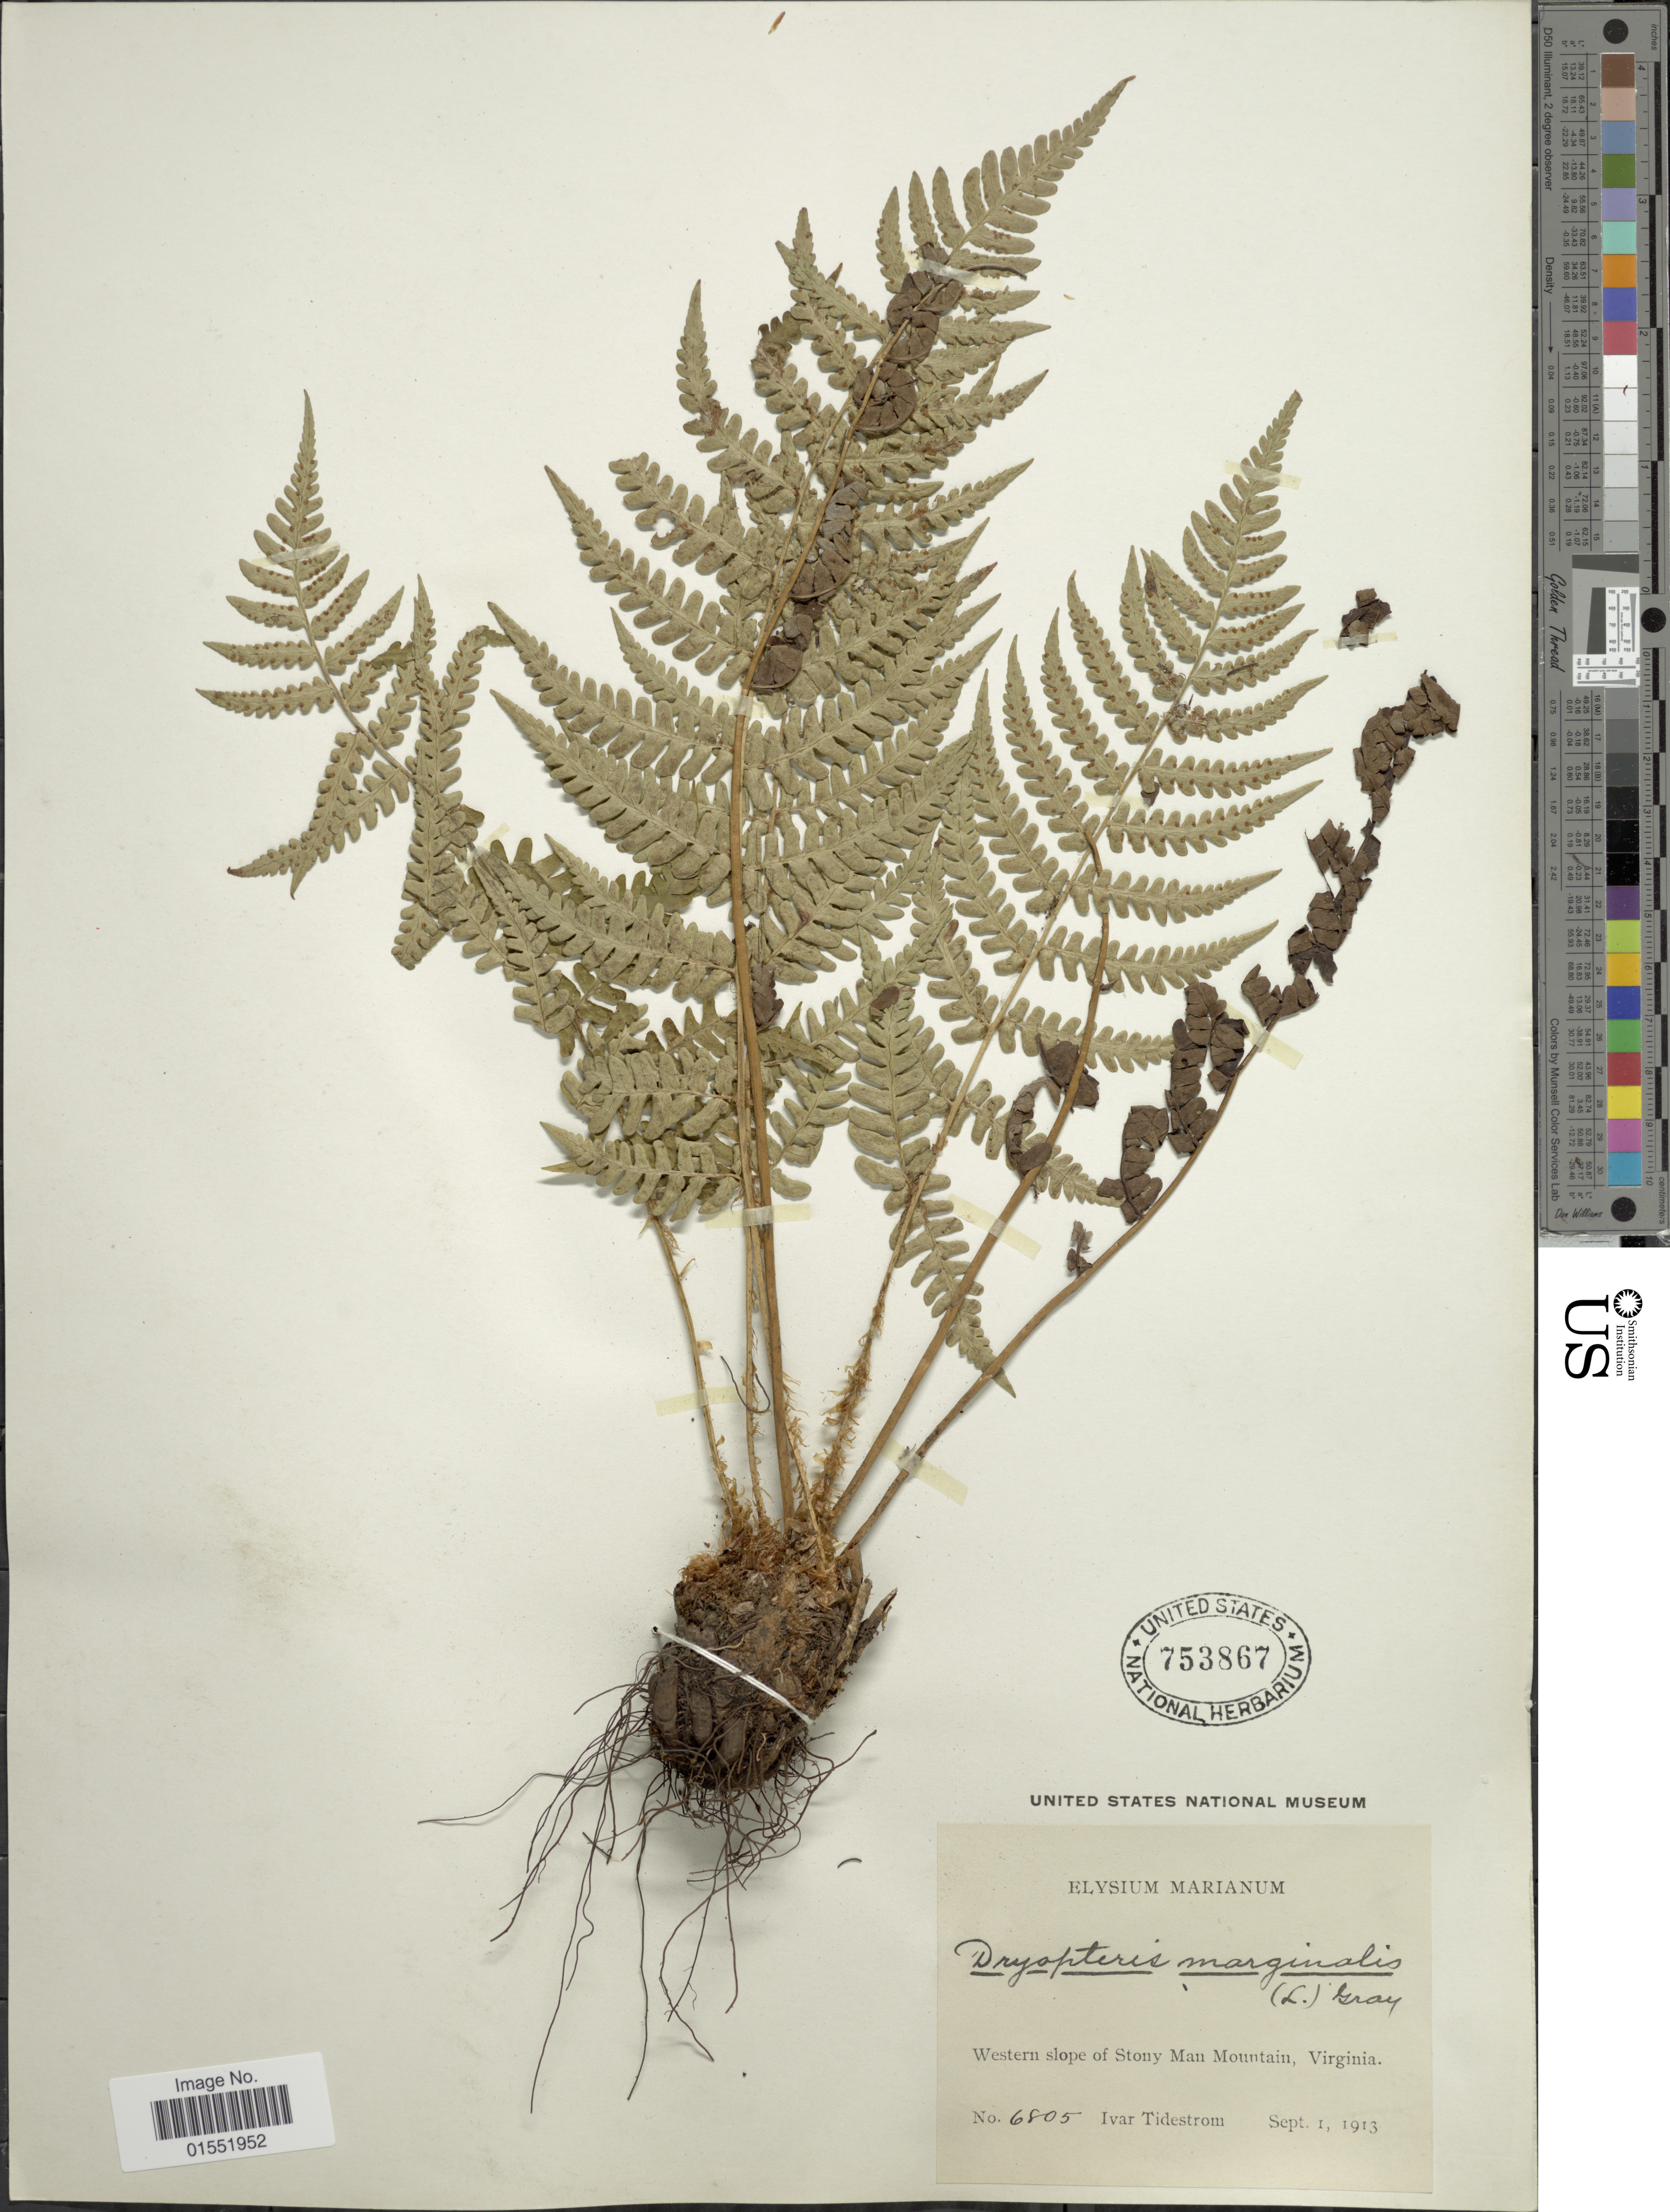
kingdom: Plantae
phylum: Tracheophyta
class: Polypodiopsida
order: Polypodiales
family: Dryopteridaceae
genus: Dryopteris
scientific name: Dryopteris marginalis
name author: (L.) A. Gray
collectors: I. F. Tidestrom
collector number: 6805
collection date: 1913-09-01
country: United States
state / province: Virginia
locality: Elysium Marianum [unsure placement] Western slope of Stony Man Mountain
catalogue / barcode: US 753867